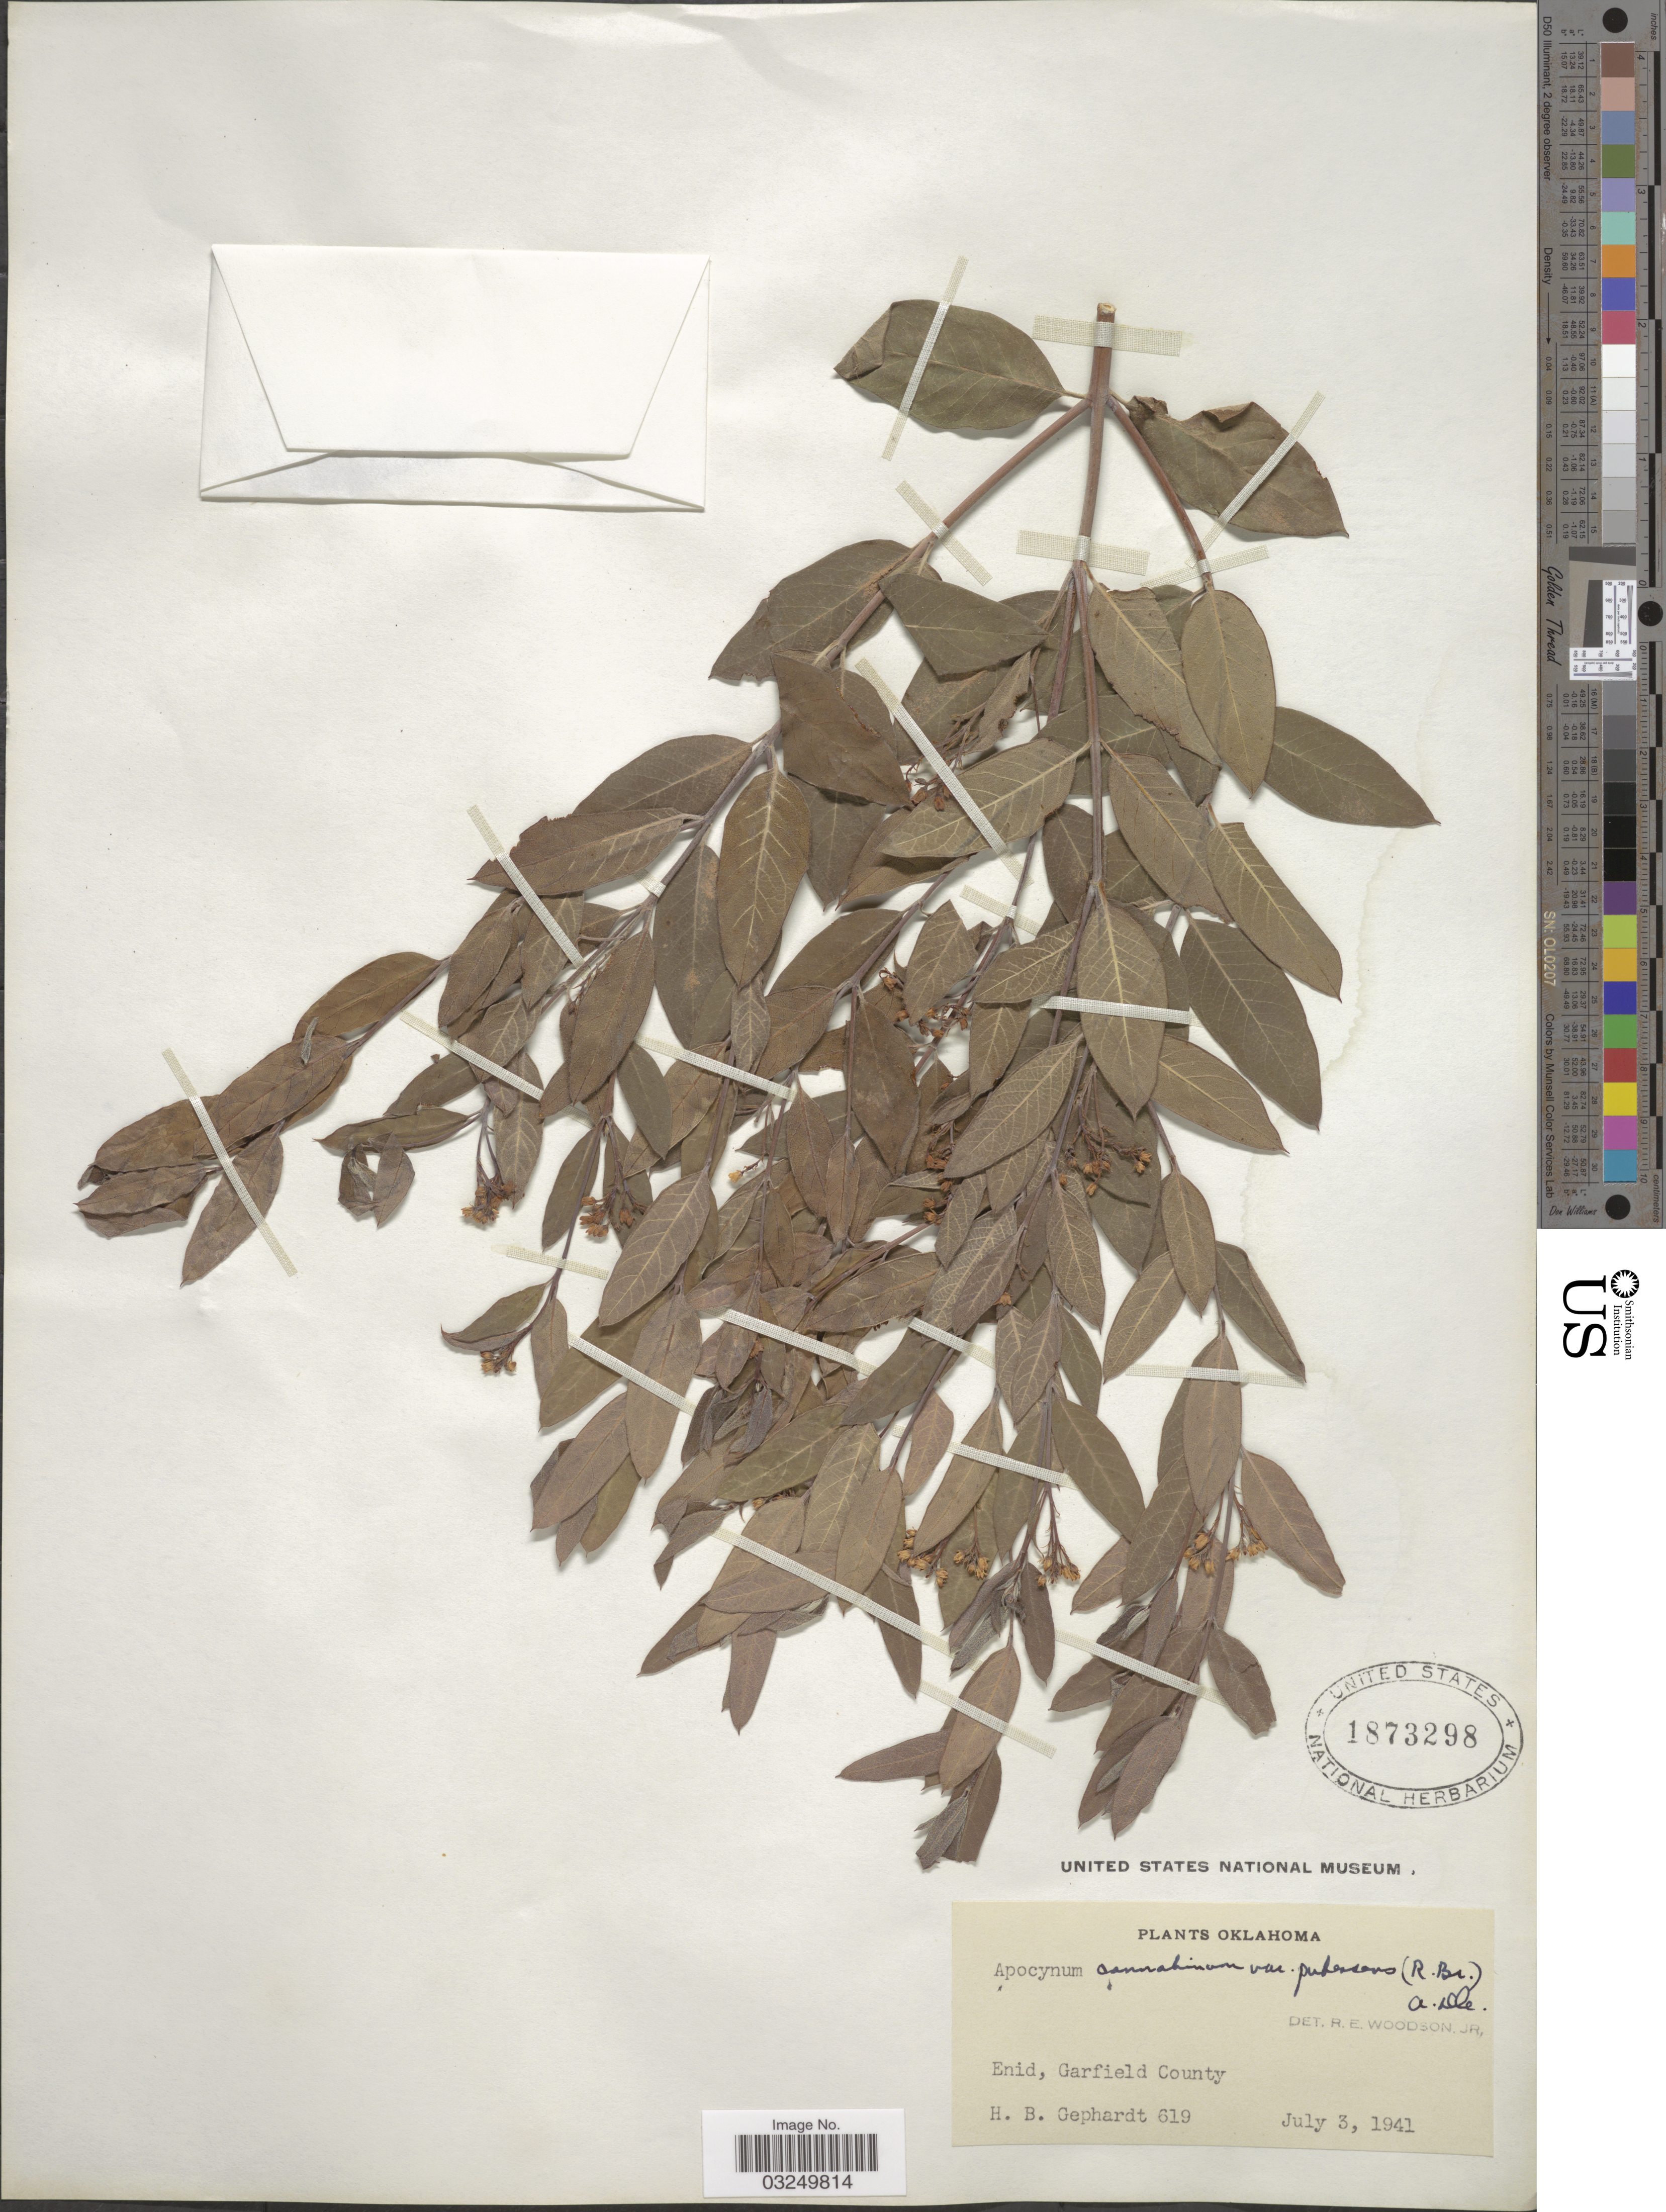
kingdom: Plantae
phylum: Tracheophyta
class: Magnoliopsida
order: Gentianales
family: Apocynaceae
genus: Apocynum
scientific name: Apocynum cannabinum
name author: L.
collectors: H. Gephardt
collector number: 619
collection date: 1941-07-03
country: United States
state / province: Oklahoma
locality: Enid, Garfield County.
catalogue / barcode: US 1873298